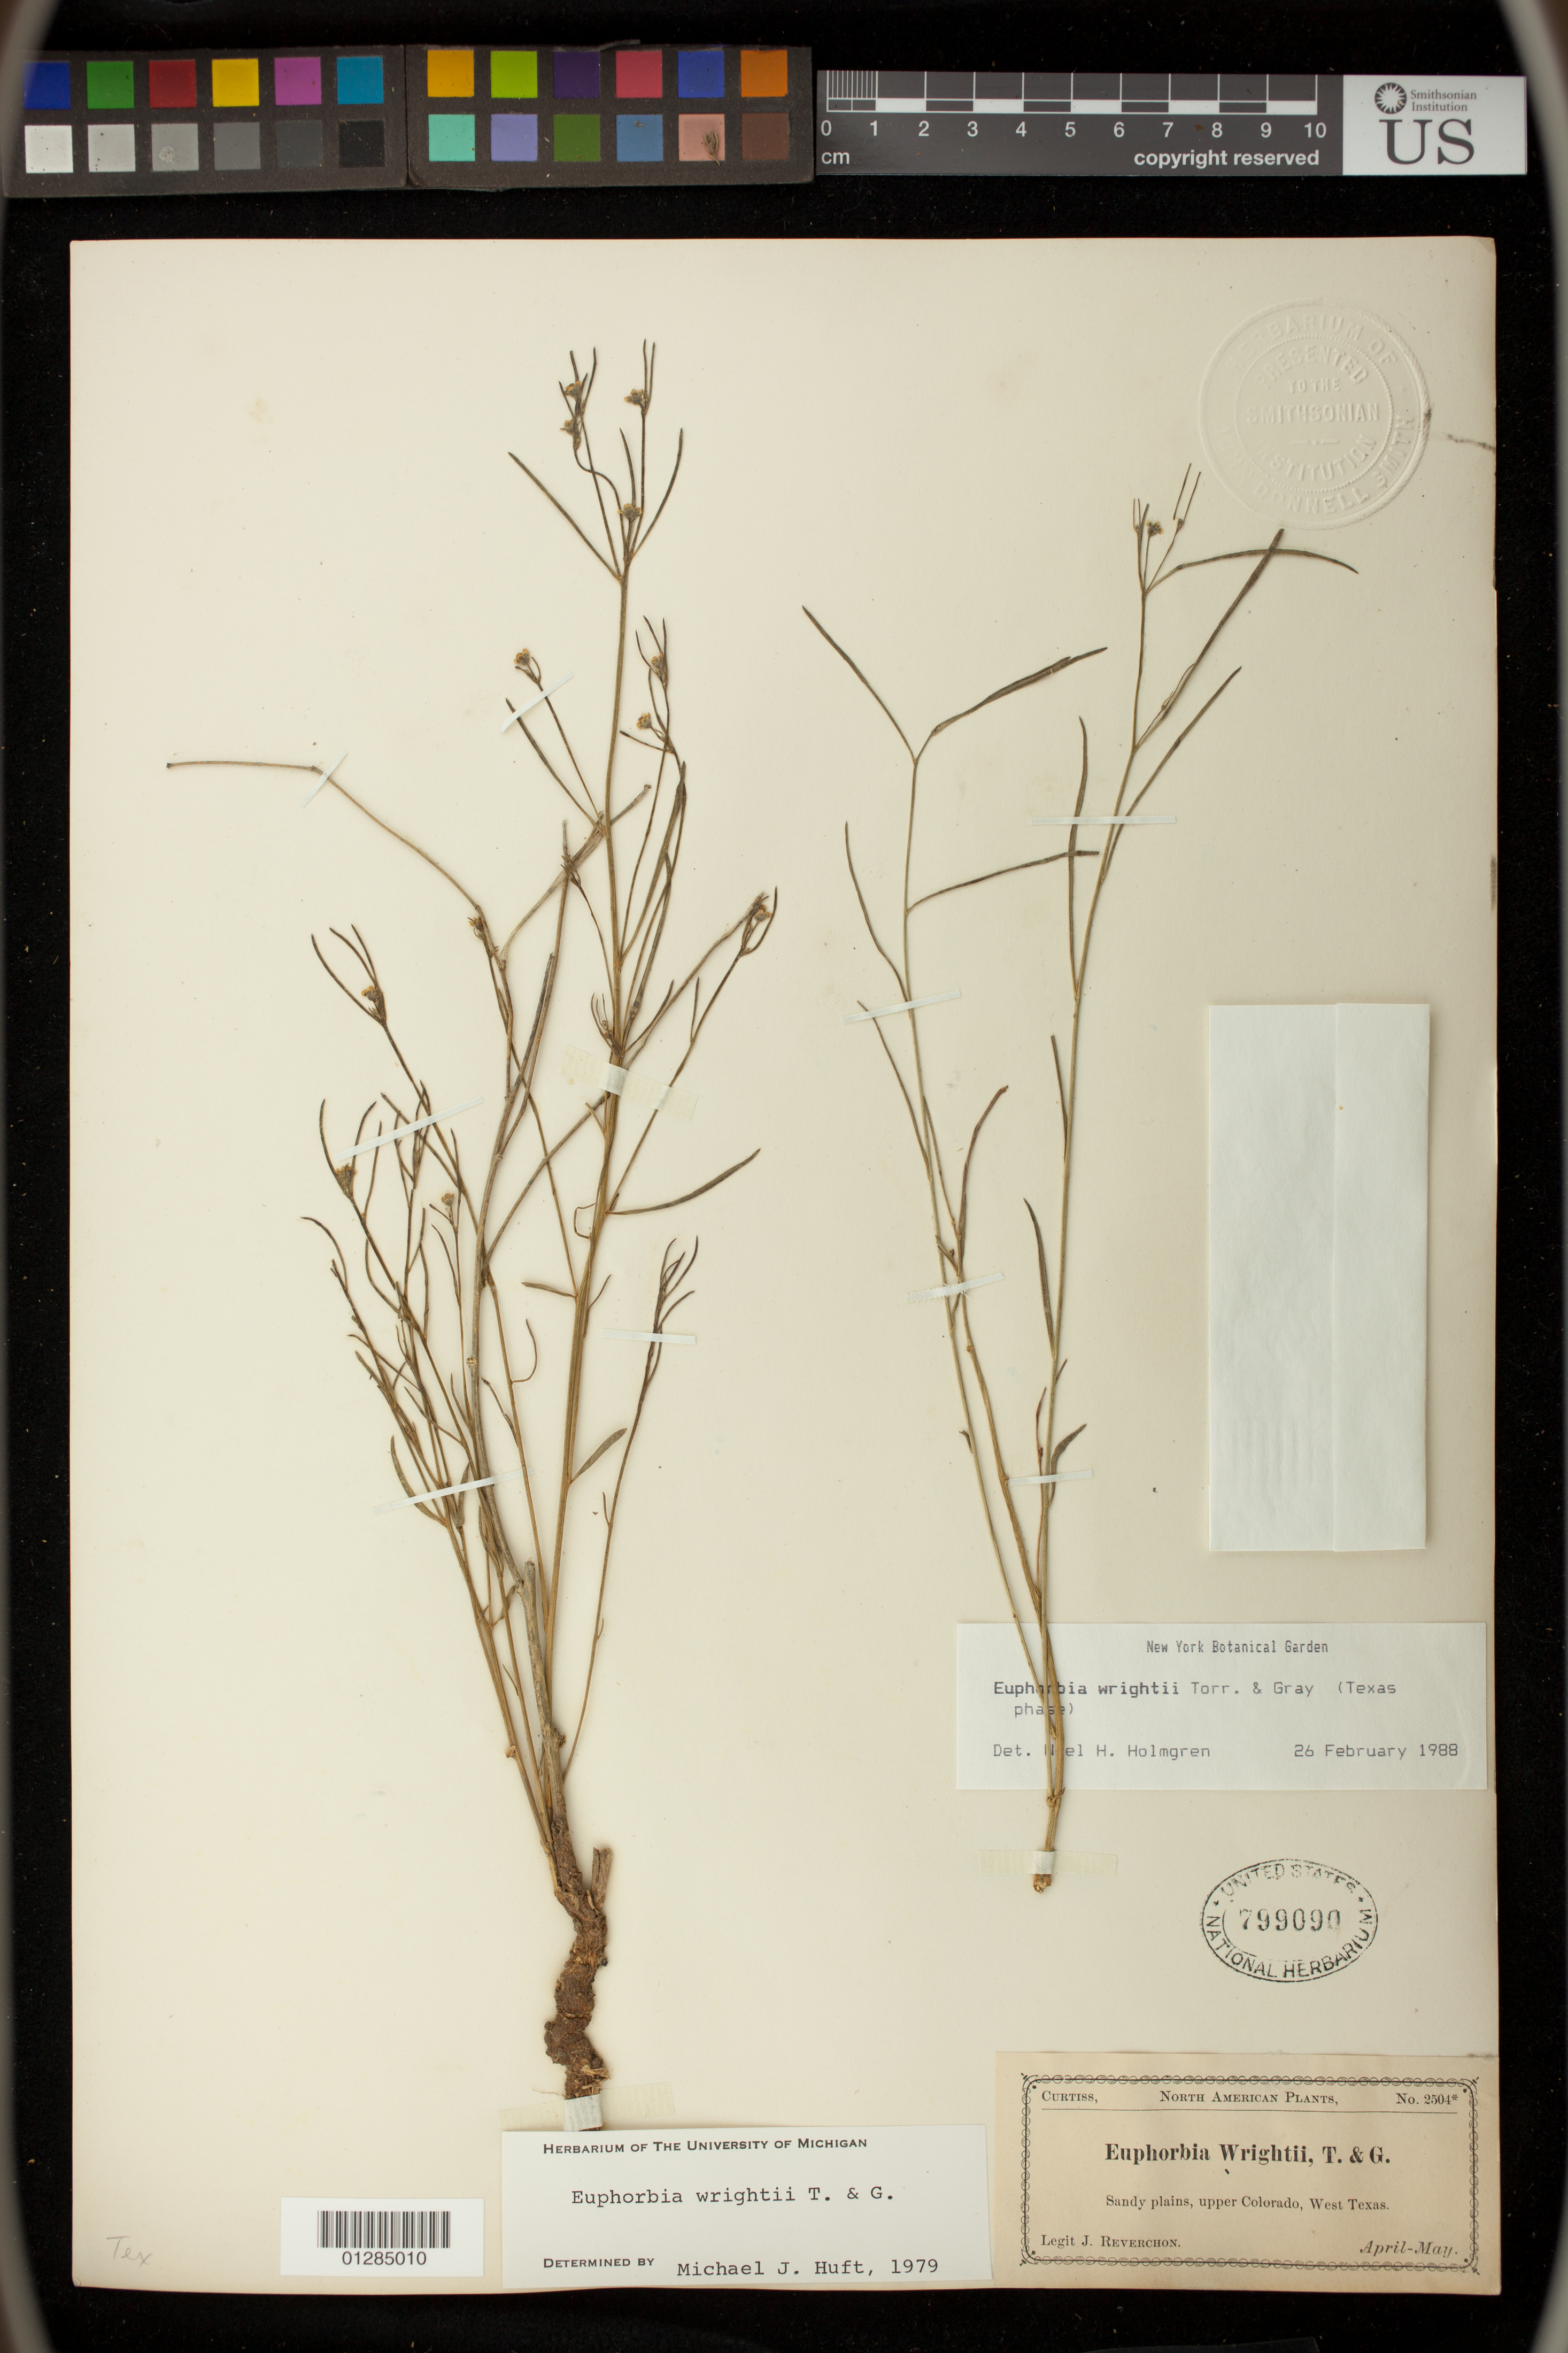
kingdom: Plantae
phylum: Tracheophyta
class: Magnoliopsida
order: Malpighiales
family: Euphorbiaceae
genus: Euphorbia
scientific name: Euphorbia wrightii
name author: Torr. & A. Gray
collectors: J. Reverchon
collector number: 2504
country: United States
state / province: Texas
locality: upper Colorado, West Texas.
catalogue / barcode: US 799090